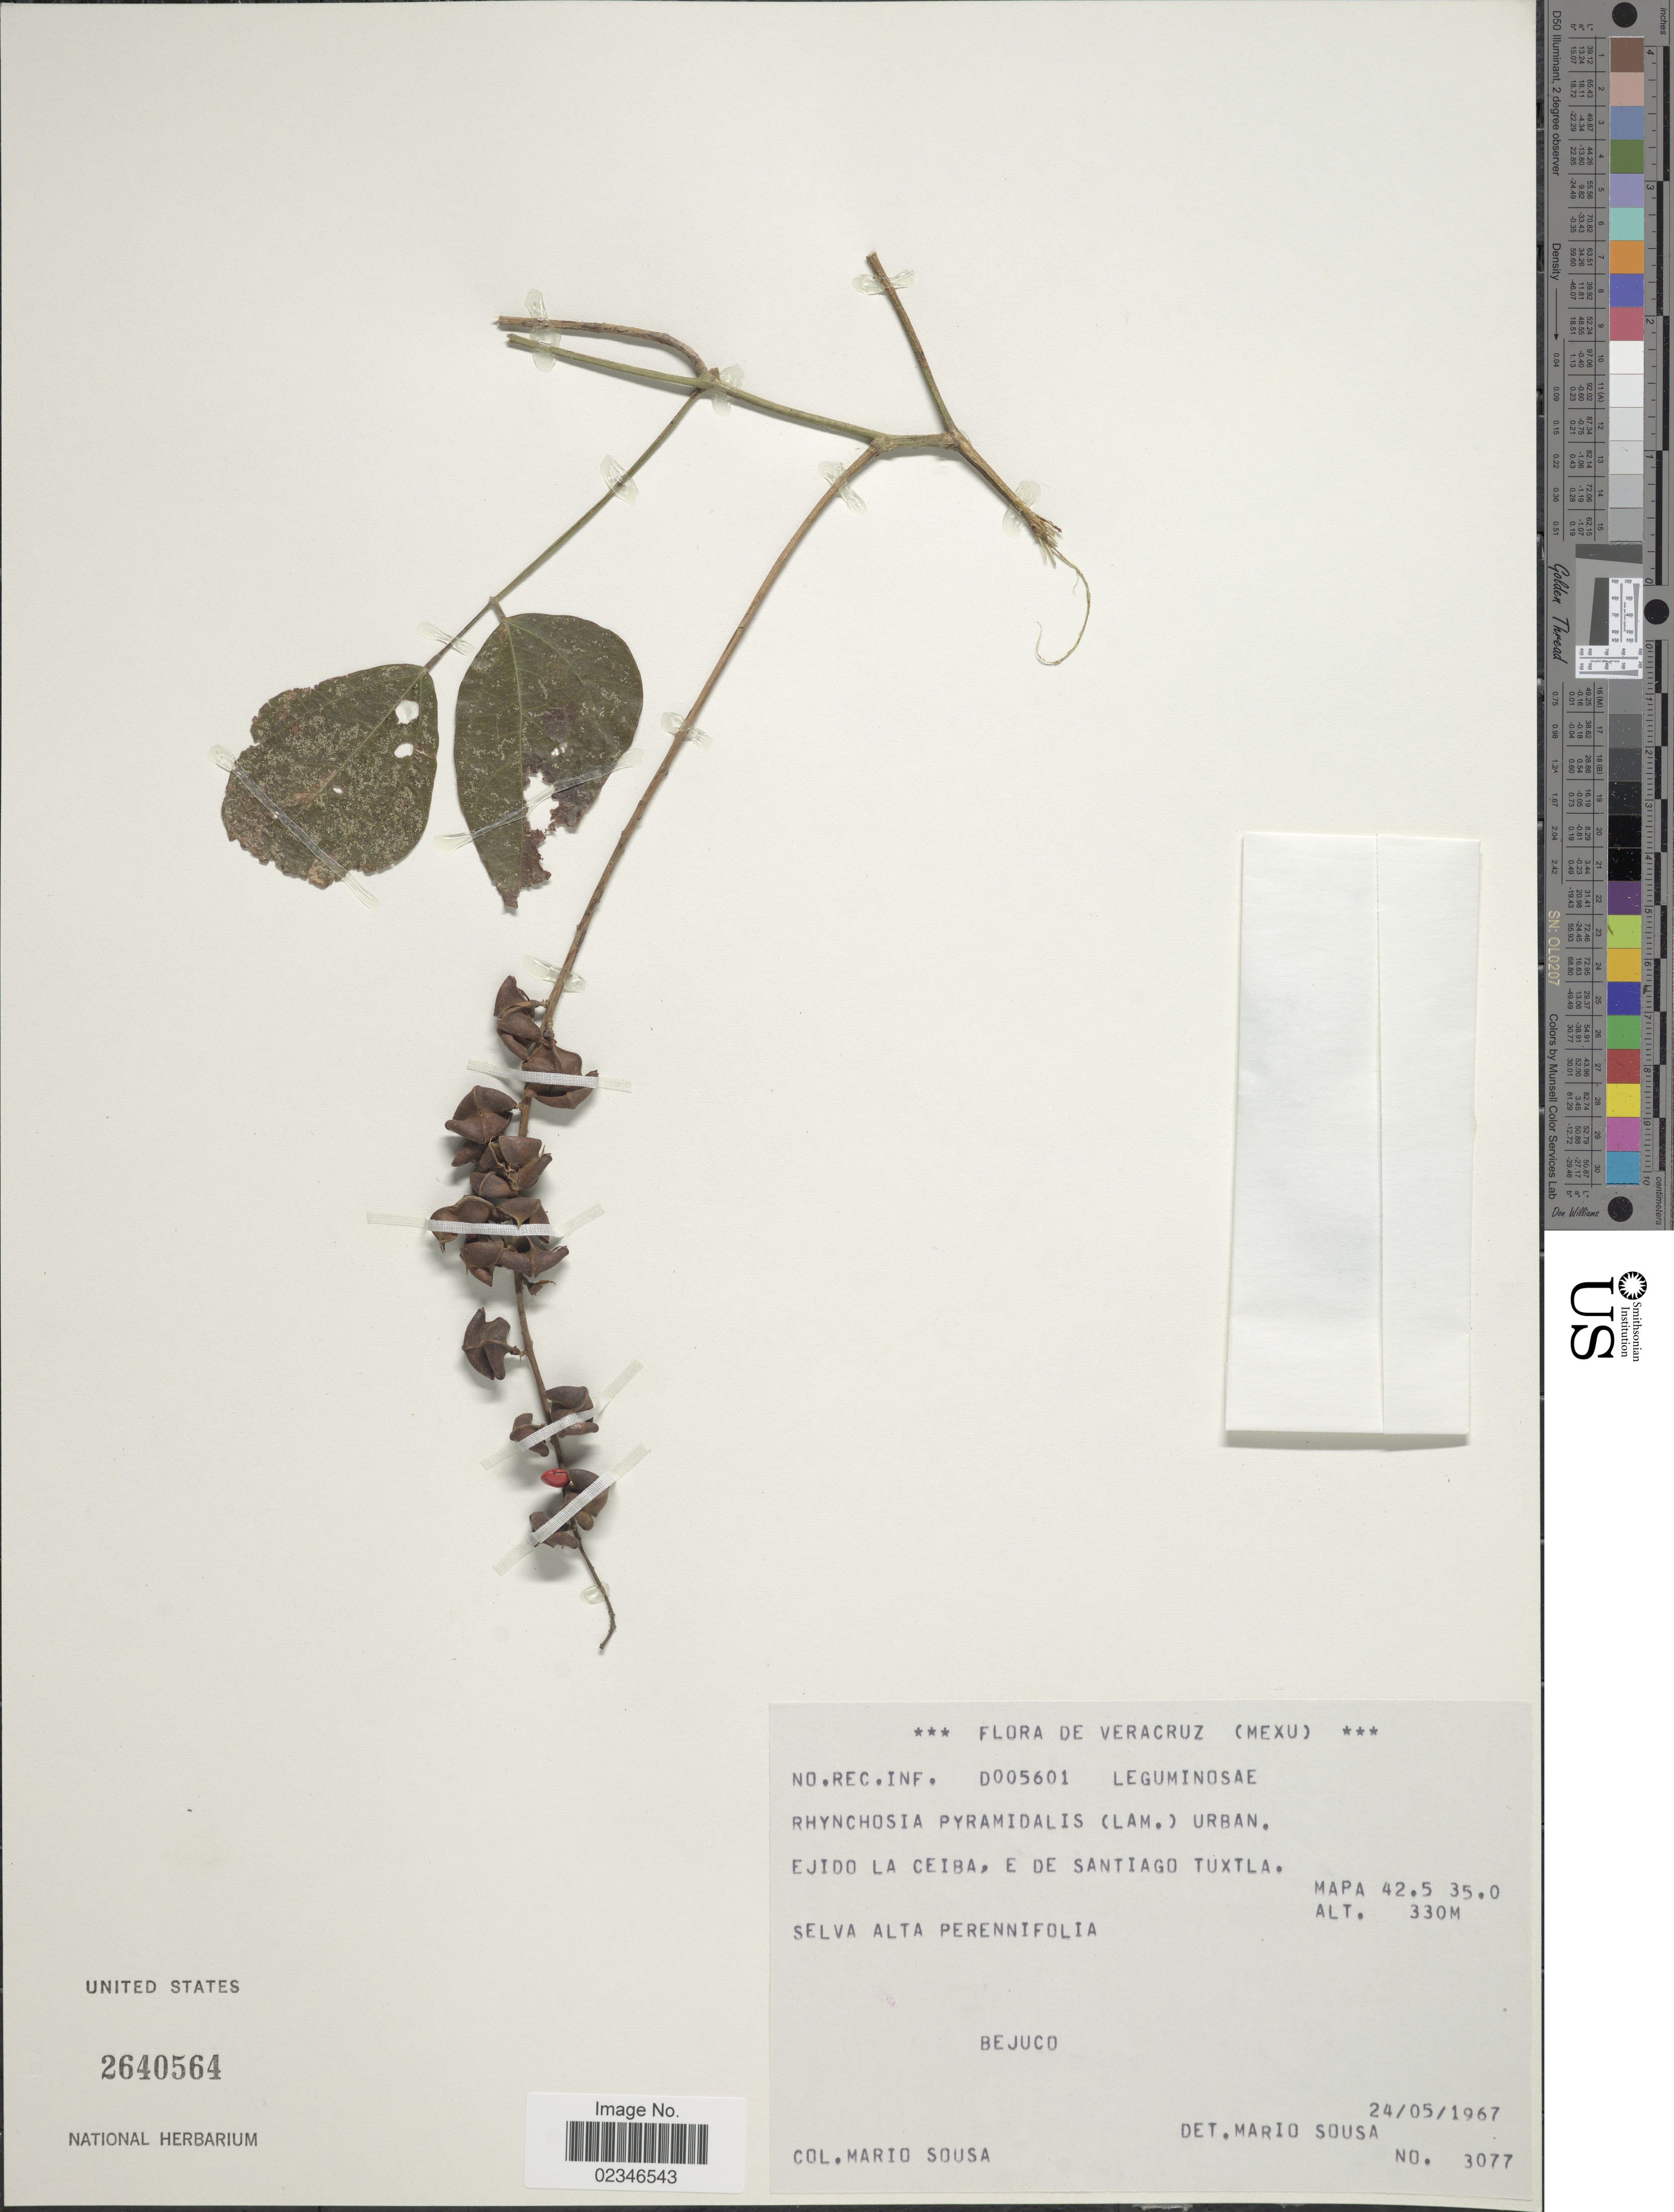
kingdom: Plantae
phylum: Tracheophyta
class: Magnoliopsida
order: Fabales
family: Fabaceae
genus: Rhynchosia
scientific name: Rhynchosia pyramidalis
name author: (Lam.) Urb.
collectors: M. Sousa S.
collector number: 3077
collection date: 1967-05-24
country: Mexico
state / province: Veracruz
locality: Ejido La Ceiba, E de Santiago Tuxtla, Veracruz, Mexico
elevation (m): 330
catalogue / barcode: US 2640564